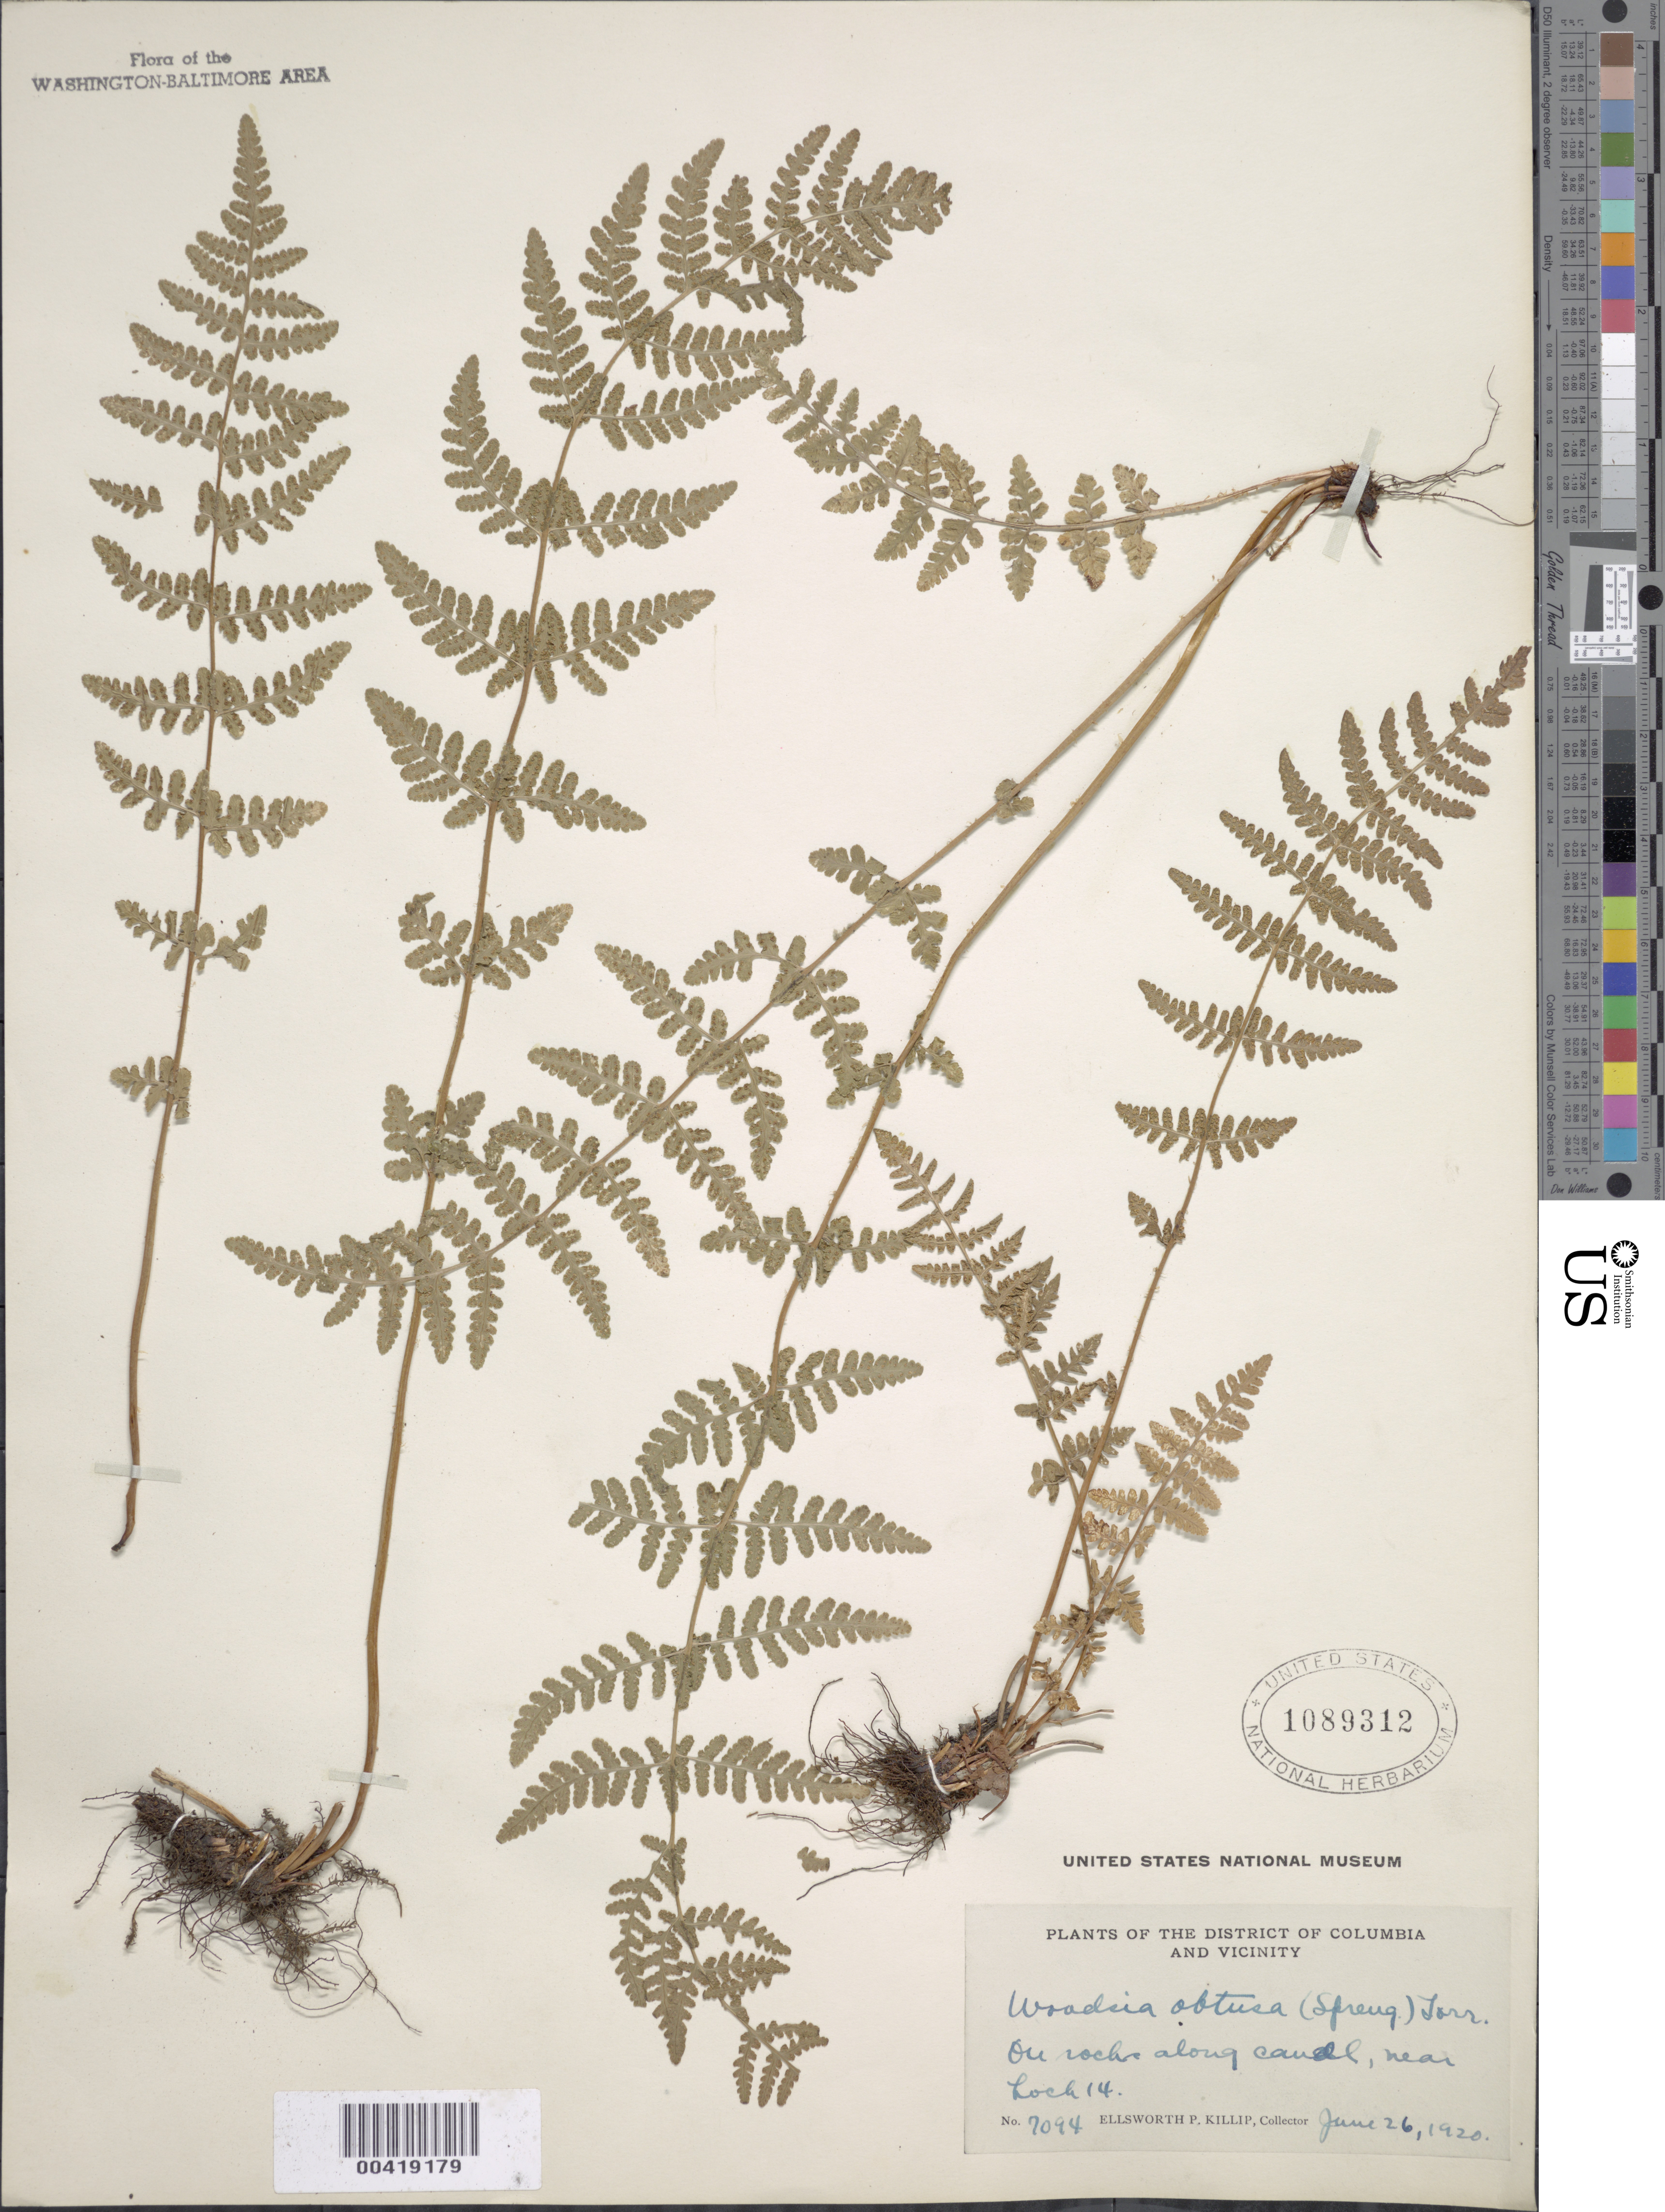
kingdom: Plantae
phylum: Tracheophyta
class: Polypodiopsida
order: Polypodiales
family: Woodsiaceae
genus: Woodsia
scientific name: Woodsia obtusa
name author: (Spreng.) Torr.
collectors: E. P. Killip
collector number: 7094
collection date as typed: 26 Jun 1920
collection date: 1920-06-26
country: United States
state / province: Maryland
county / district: Montgomery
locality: Near Lock 14, C. & O. Canal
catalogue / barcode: US 1089312